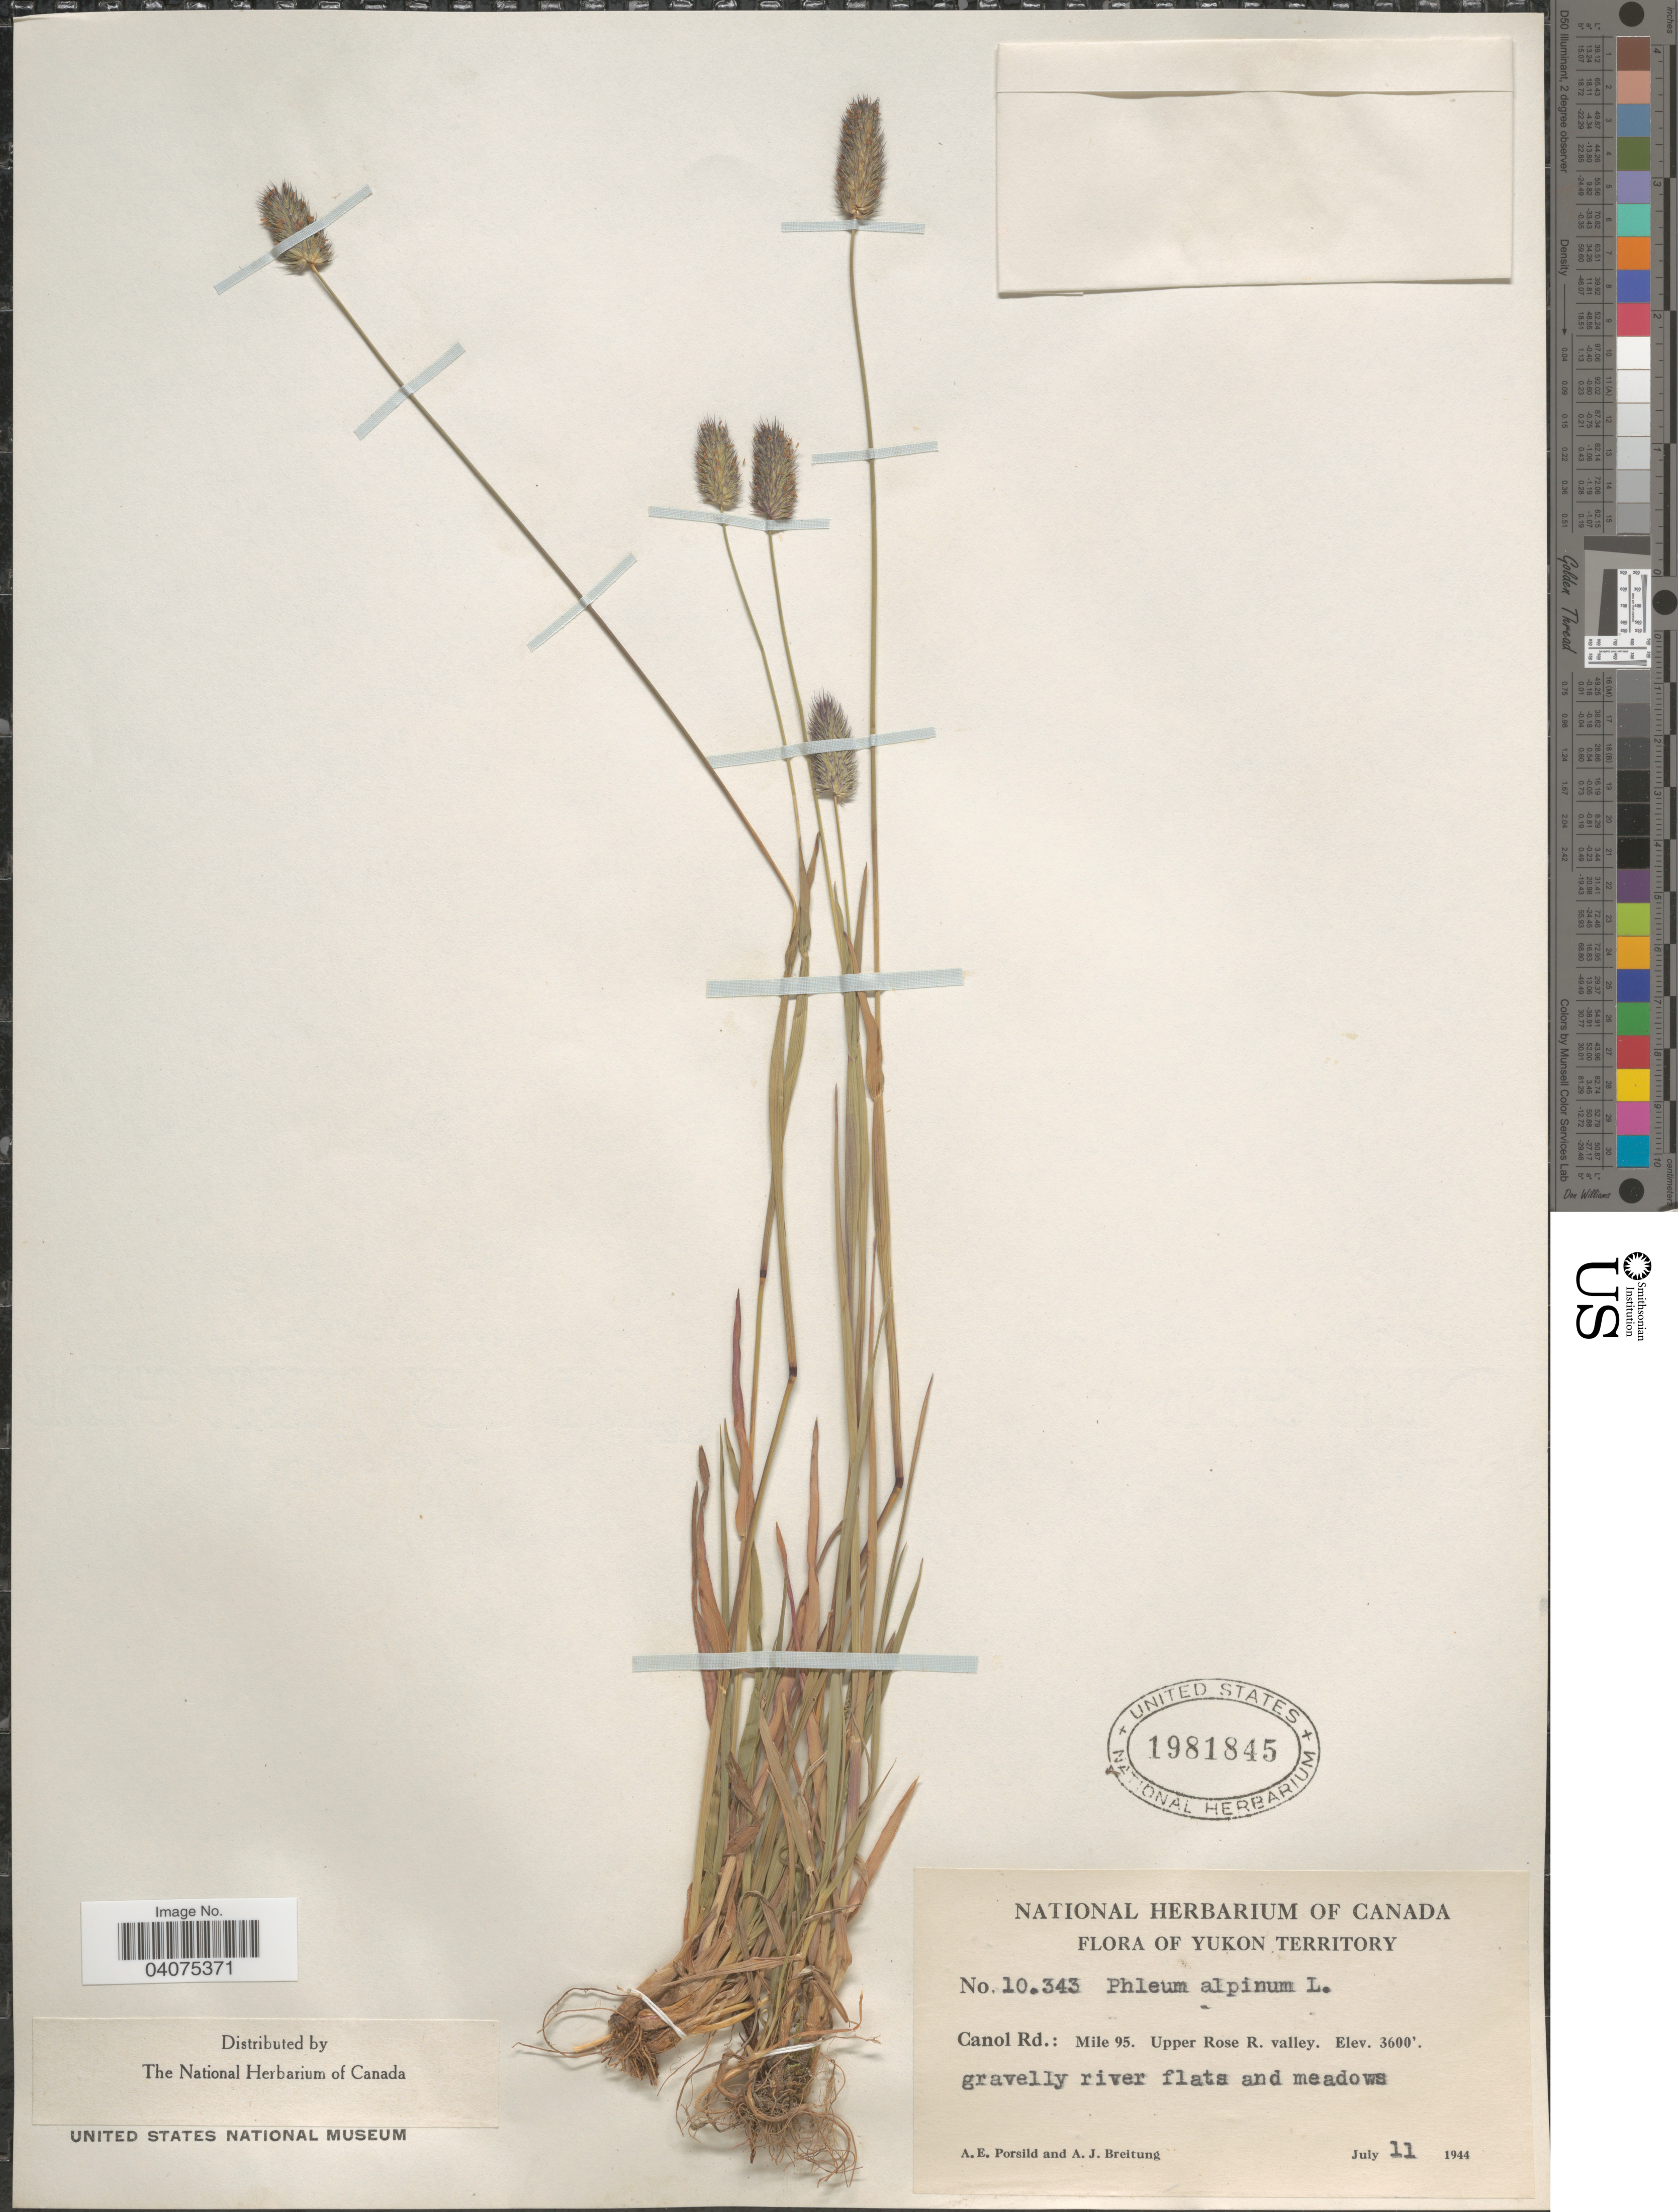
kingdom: Plantae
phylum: Tracheophyta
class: Liliopsida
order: Poales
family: Poaceae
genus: Phleum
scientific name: Phleum alpinum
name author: L.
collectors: A. E. Porsild & A. Breitung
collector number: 10343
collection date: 1944-07-11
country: Canada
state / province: Yukon Territory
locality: Canol Rd.: Mile 95. Upper Rose R. valley. Gravelly river flats and meadows.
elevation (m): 1097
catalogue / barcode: US 1981845